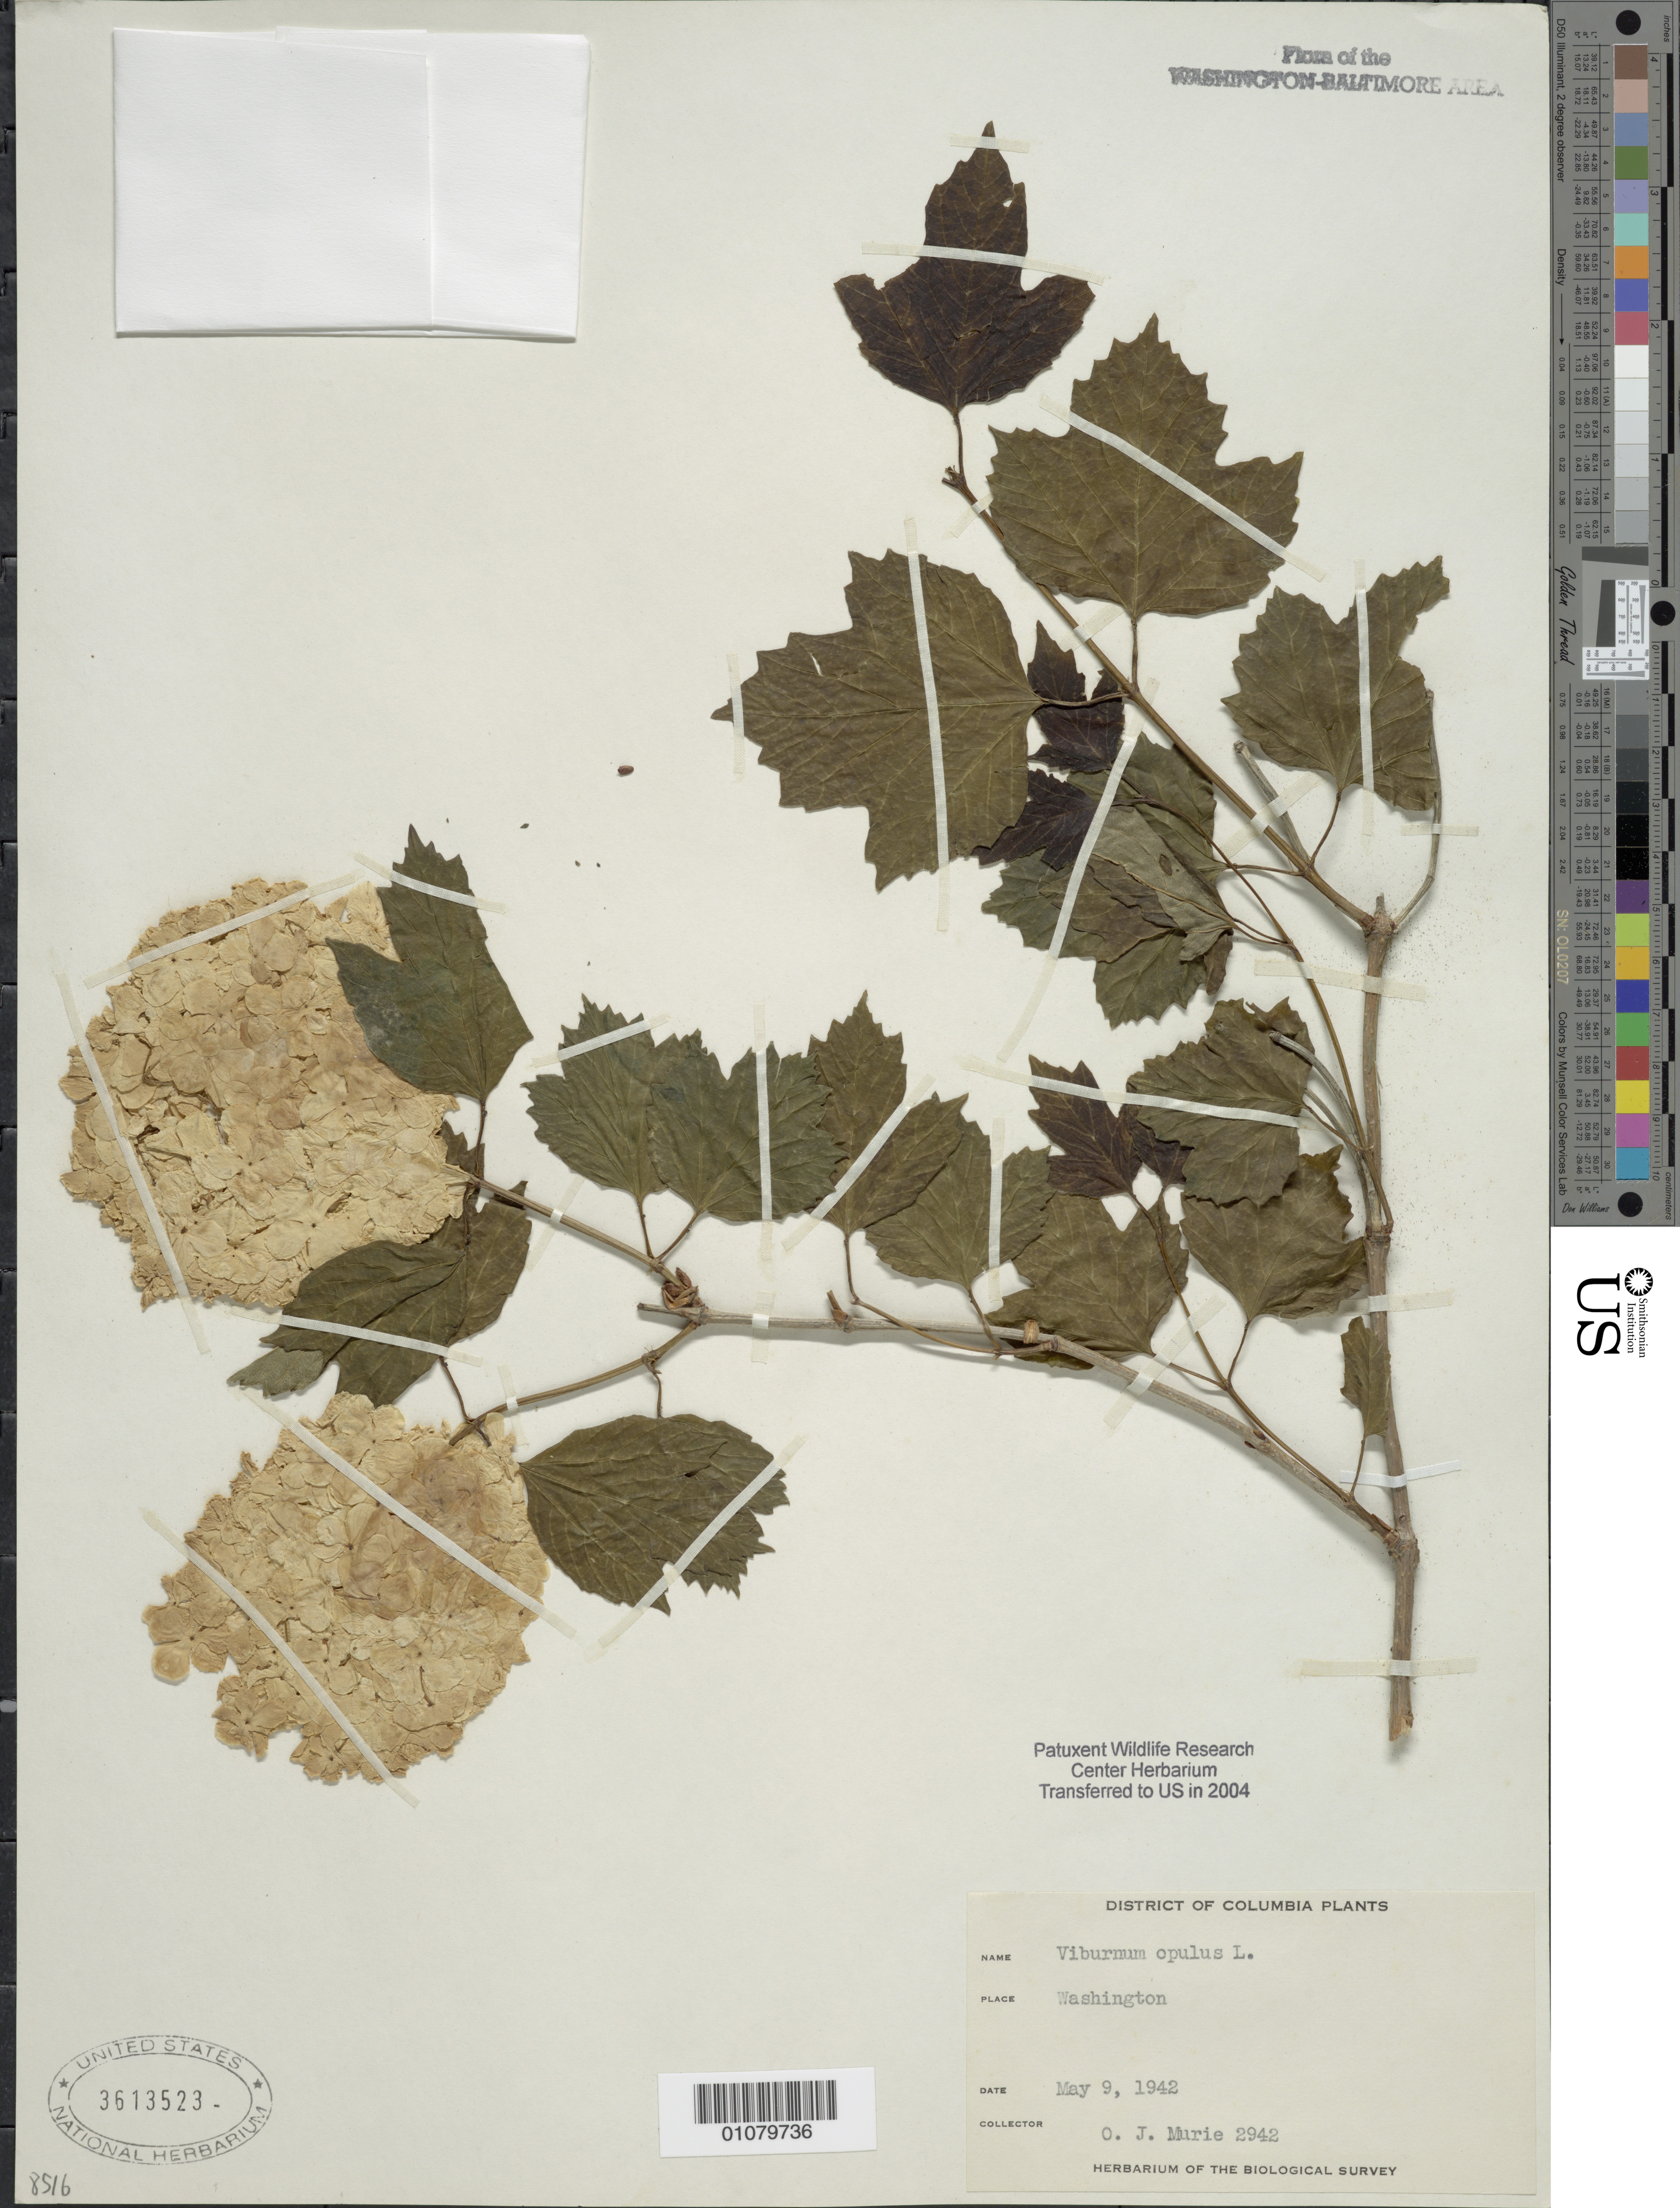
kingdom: Plantae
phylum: Tracheophyta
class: Magnoliopsida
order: Dipsacales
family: Viburnaceae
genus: Viburnum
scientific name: Viburnum opulus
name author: L.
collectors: O. Murie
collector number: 2942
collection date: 1942-05-09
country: United States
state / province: District of Columbia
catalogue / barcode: US 3613523